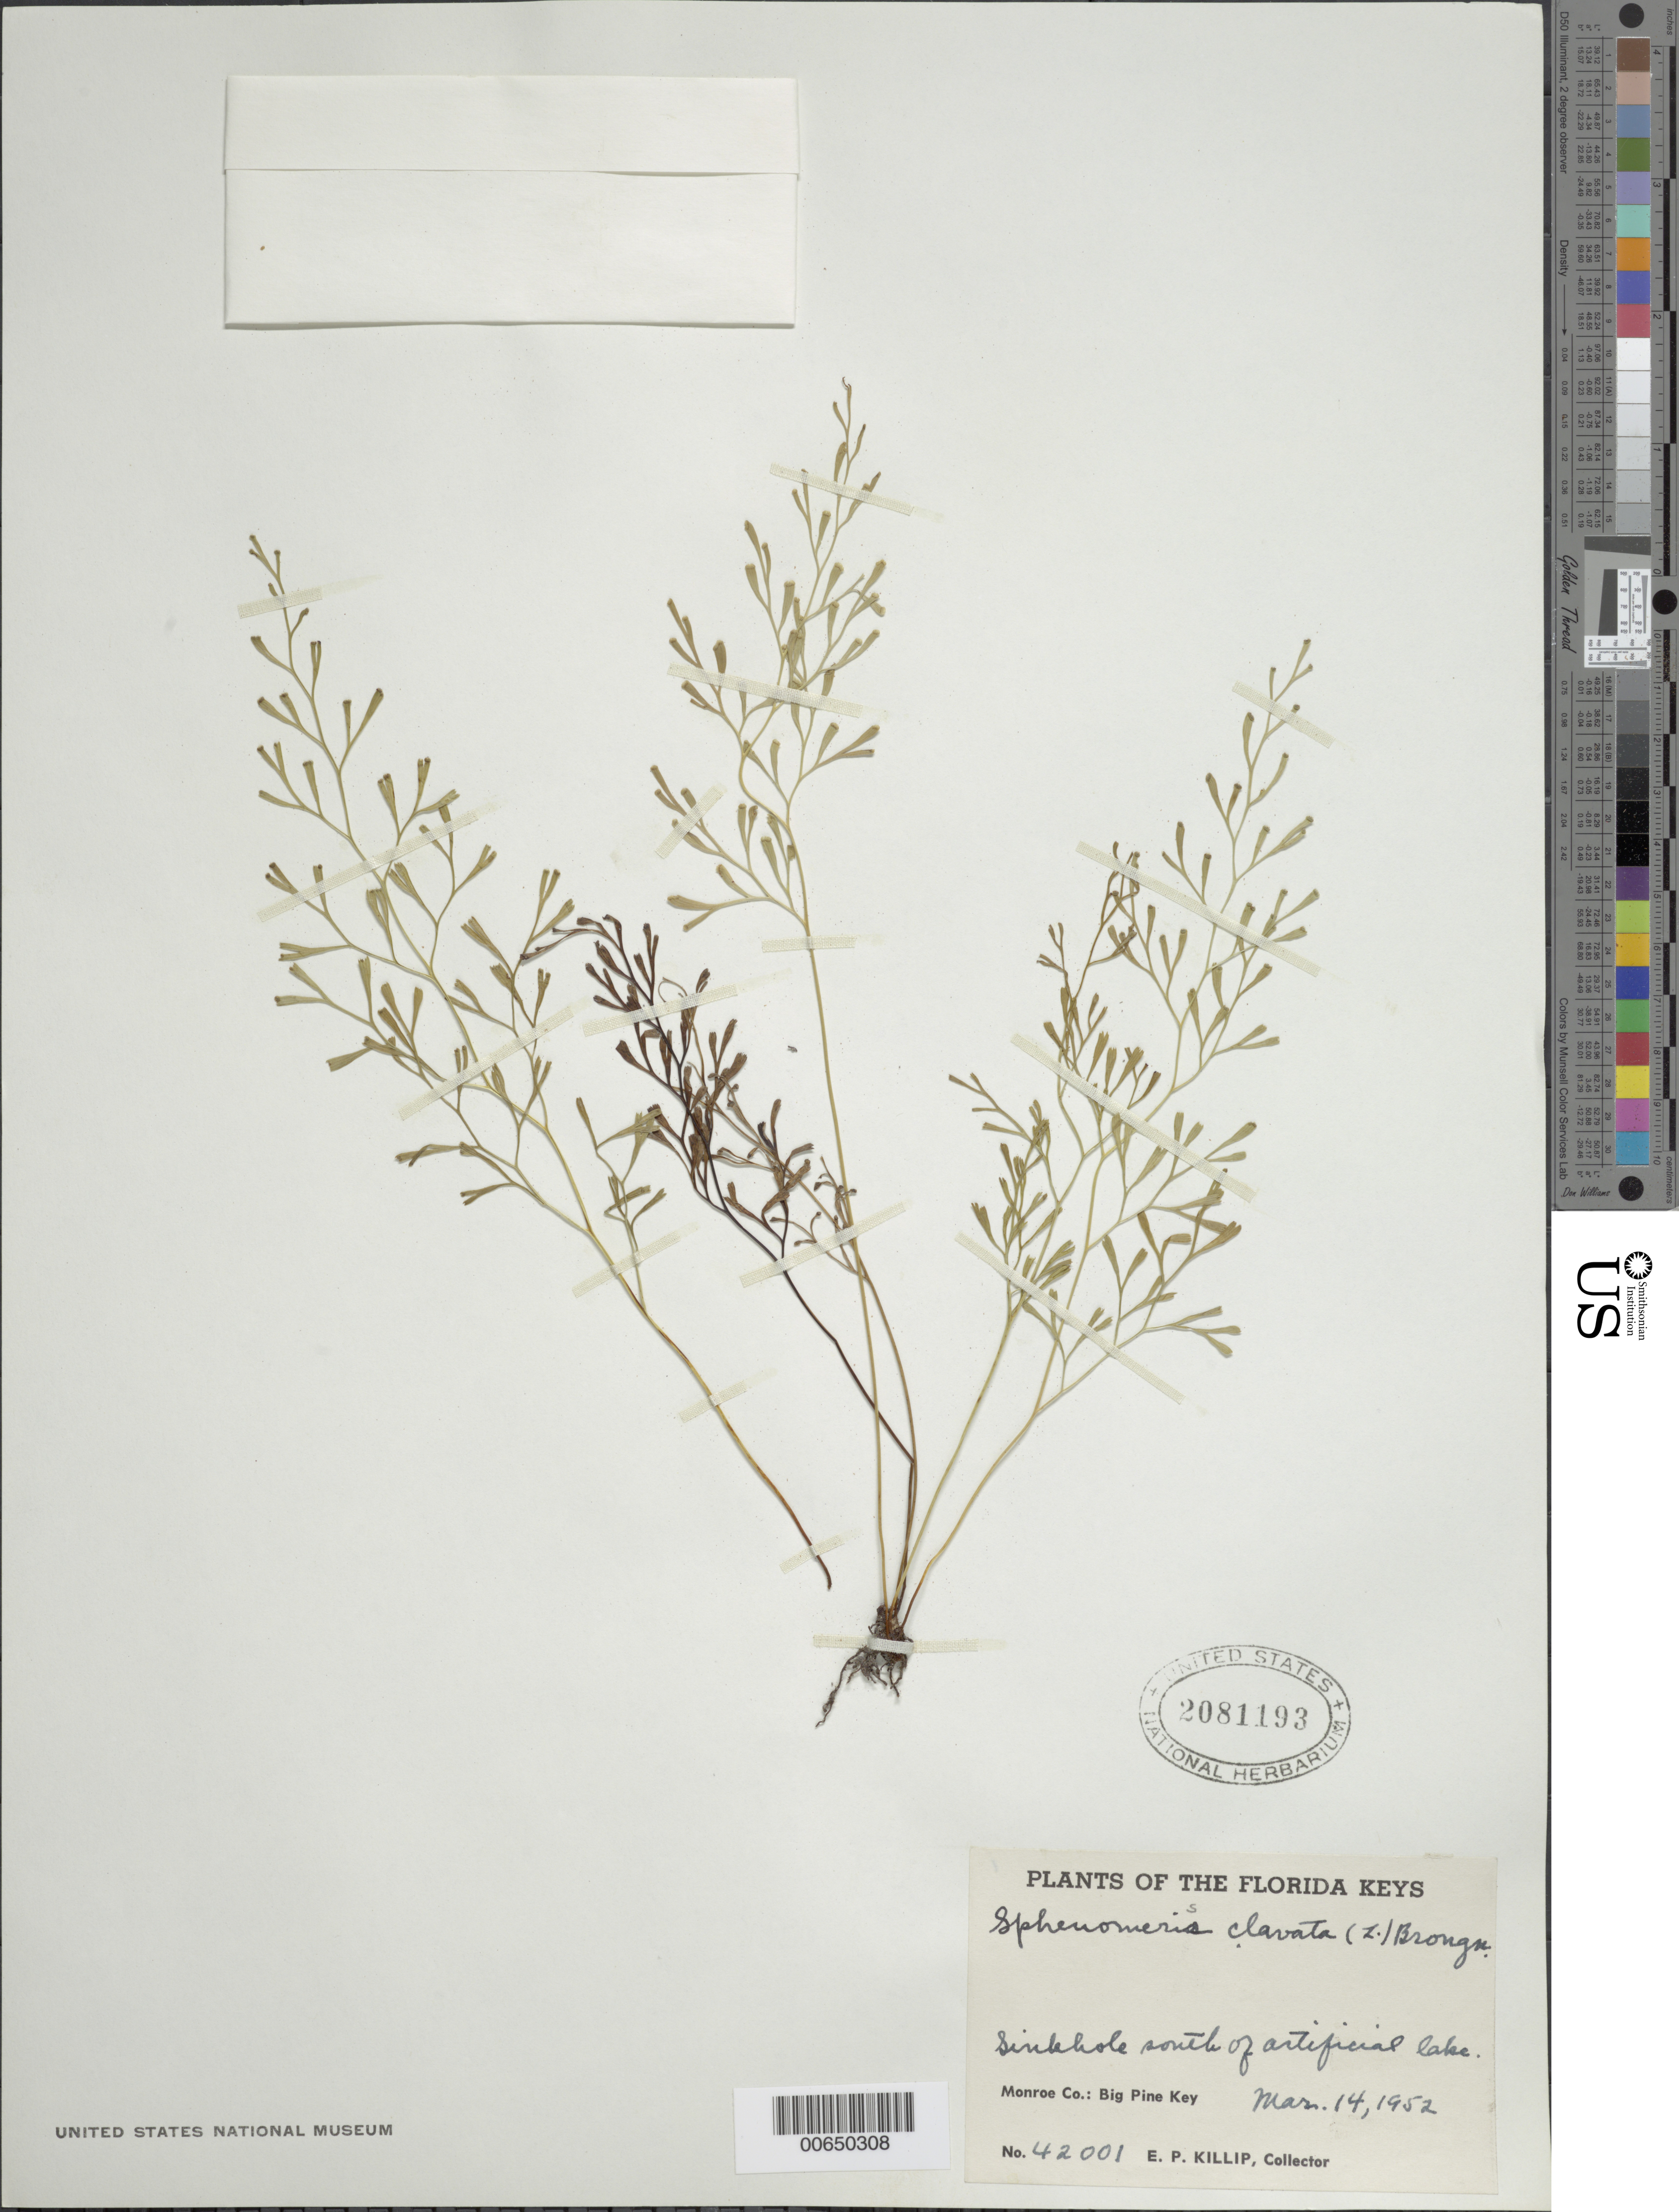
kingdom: Plantae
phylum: Tracheophyta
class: Polypodiopsida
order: Polypodiales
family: Lindsaeaceae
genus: Sphenomeris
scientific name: Sphenomeris clavata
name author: (L.) Maxon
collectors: E. P. Killip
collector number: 42001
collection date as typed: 14 Mar 1952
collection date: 1952-03-14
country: United States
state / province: Florida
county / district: Monroe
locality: S of artificial lake: Big Pine Key.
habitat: Sinkhole.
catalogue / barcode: US 2081193